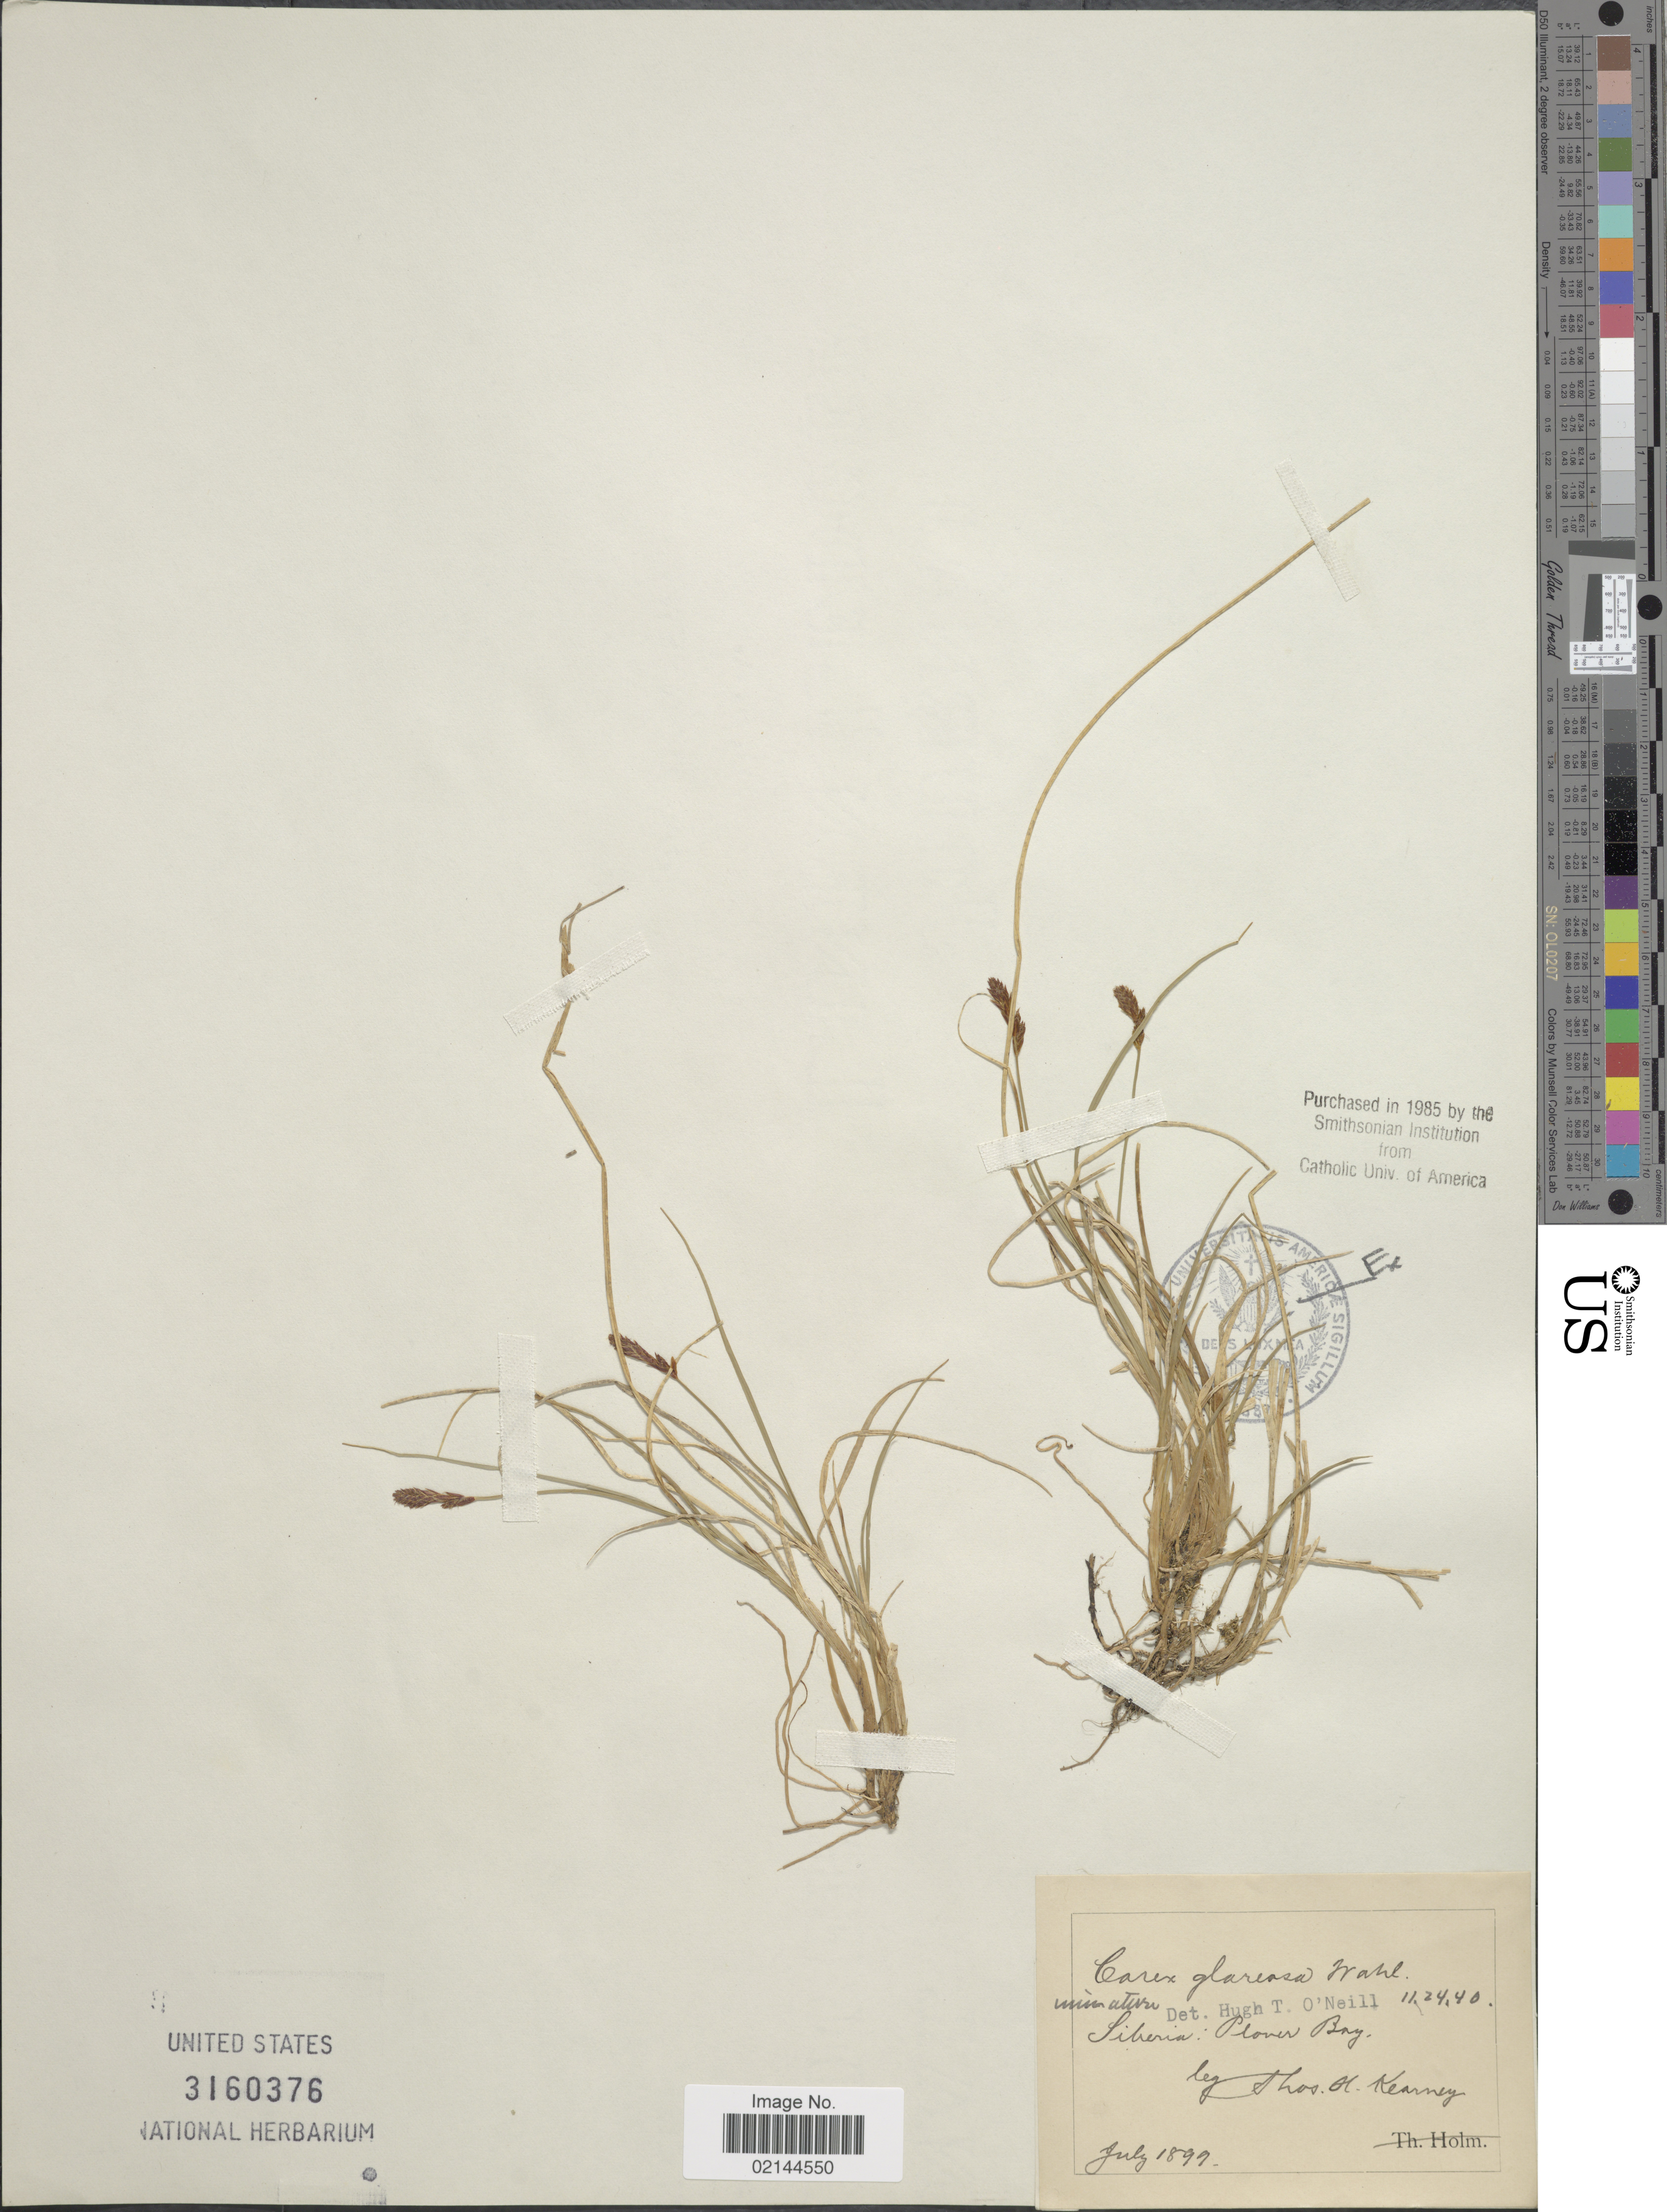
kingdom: Plantae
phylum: Tracheophyta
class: Liliopsida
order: Poales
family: Cyperaceae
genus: Carex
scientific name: Carex glareosa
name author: Schkuhr ex Wahlenb.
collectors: T. H. Kearney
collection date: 1899-07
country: Russian Federation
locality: Siberia: Plover Bay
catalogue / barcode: US 3160376